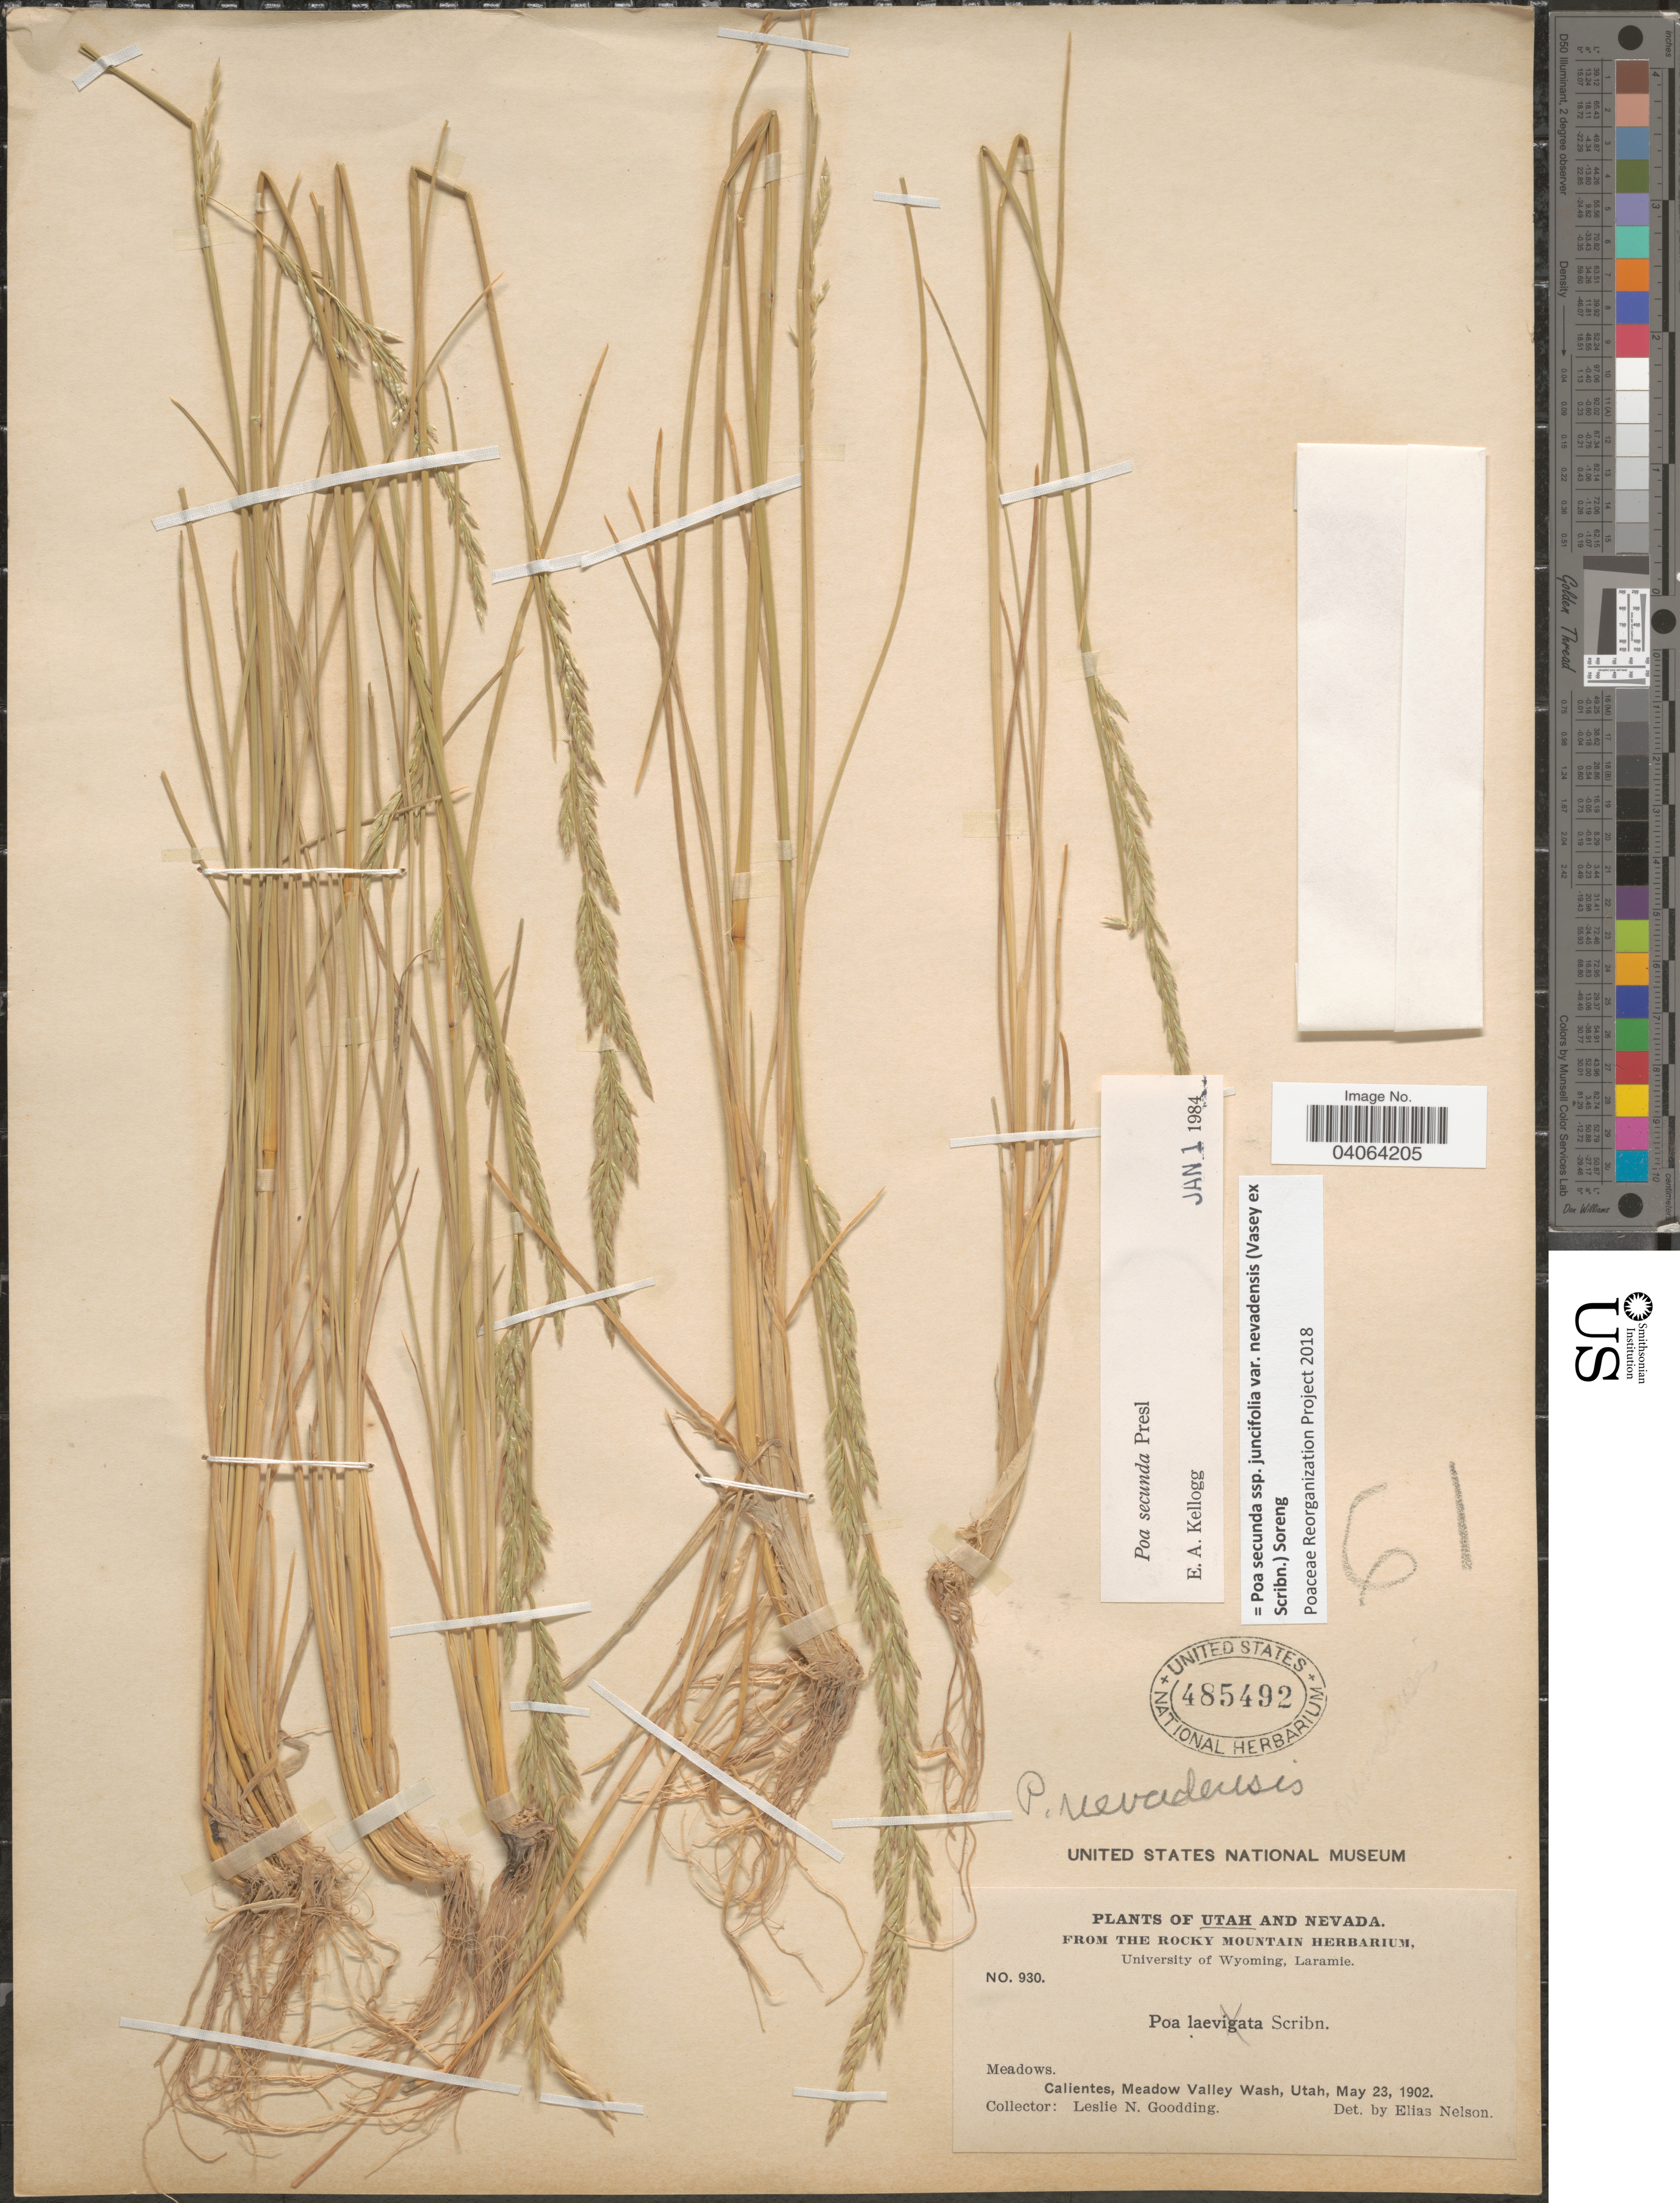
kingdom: Plantae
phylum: Tracheophyta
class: Liliopsida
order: Poales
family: Poaceae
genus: Poa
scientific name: Poa secunda subsp. juncifolia var. nevadensis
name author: (Vasey ex Scribn.) Soreng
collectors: L. N. Goodding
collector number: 930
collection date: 1902-05-23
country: United States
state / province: Utah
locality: Calientes, Meadow Valley Wash.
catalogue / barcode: US 485492